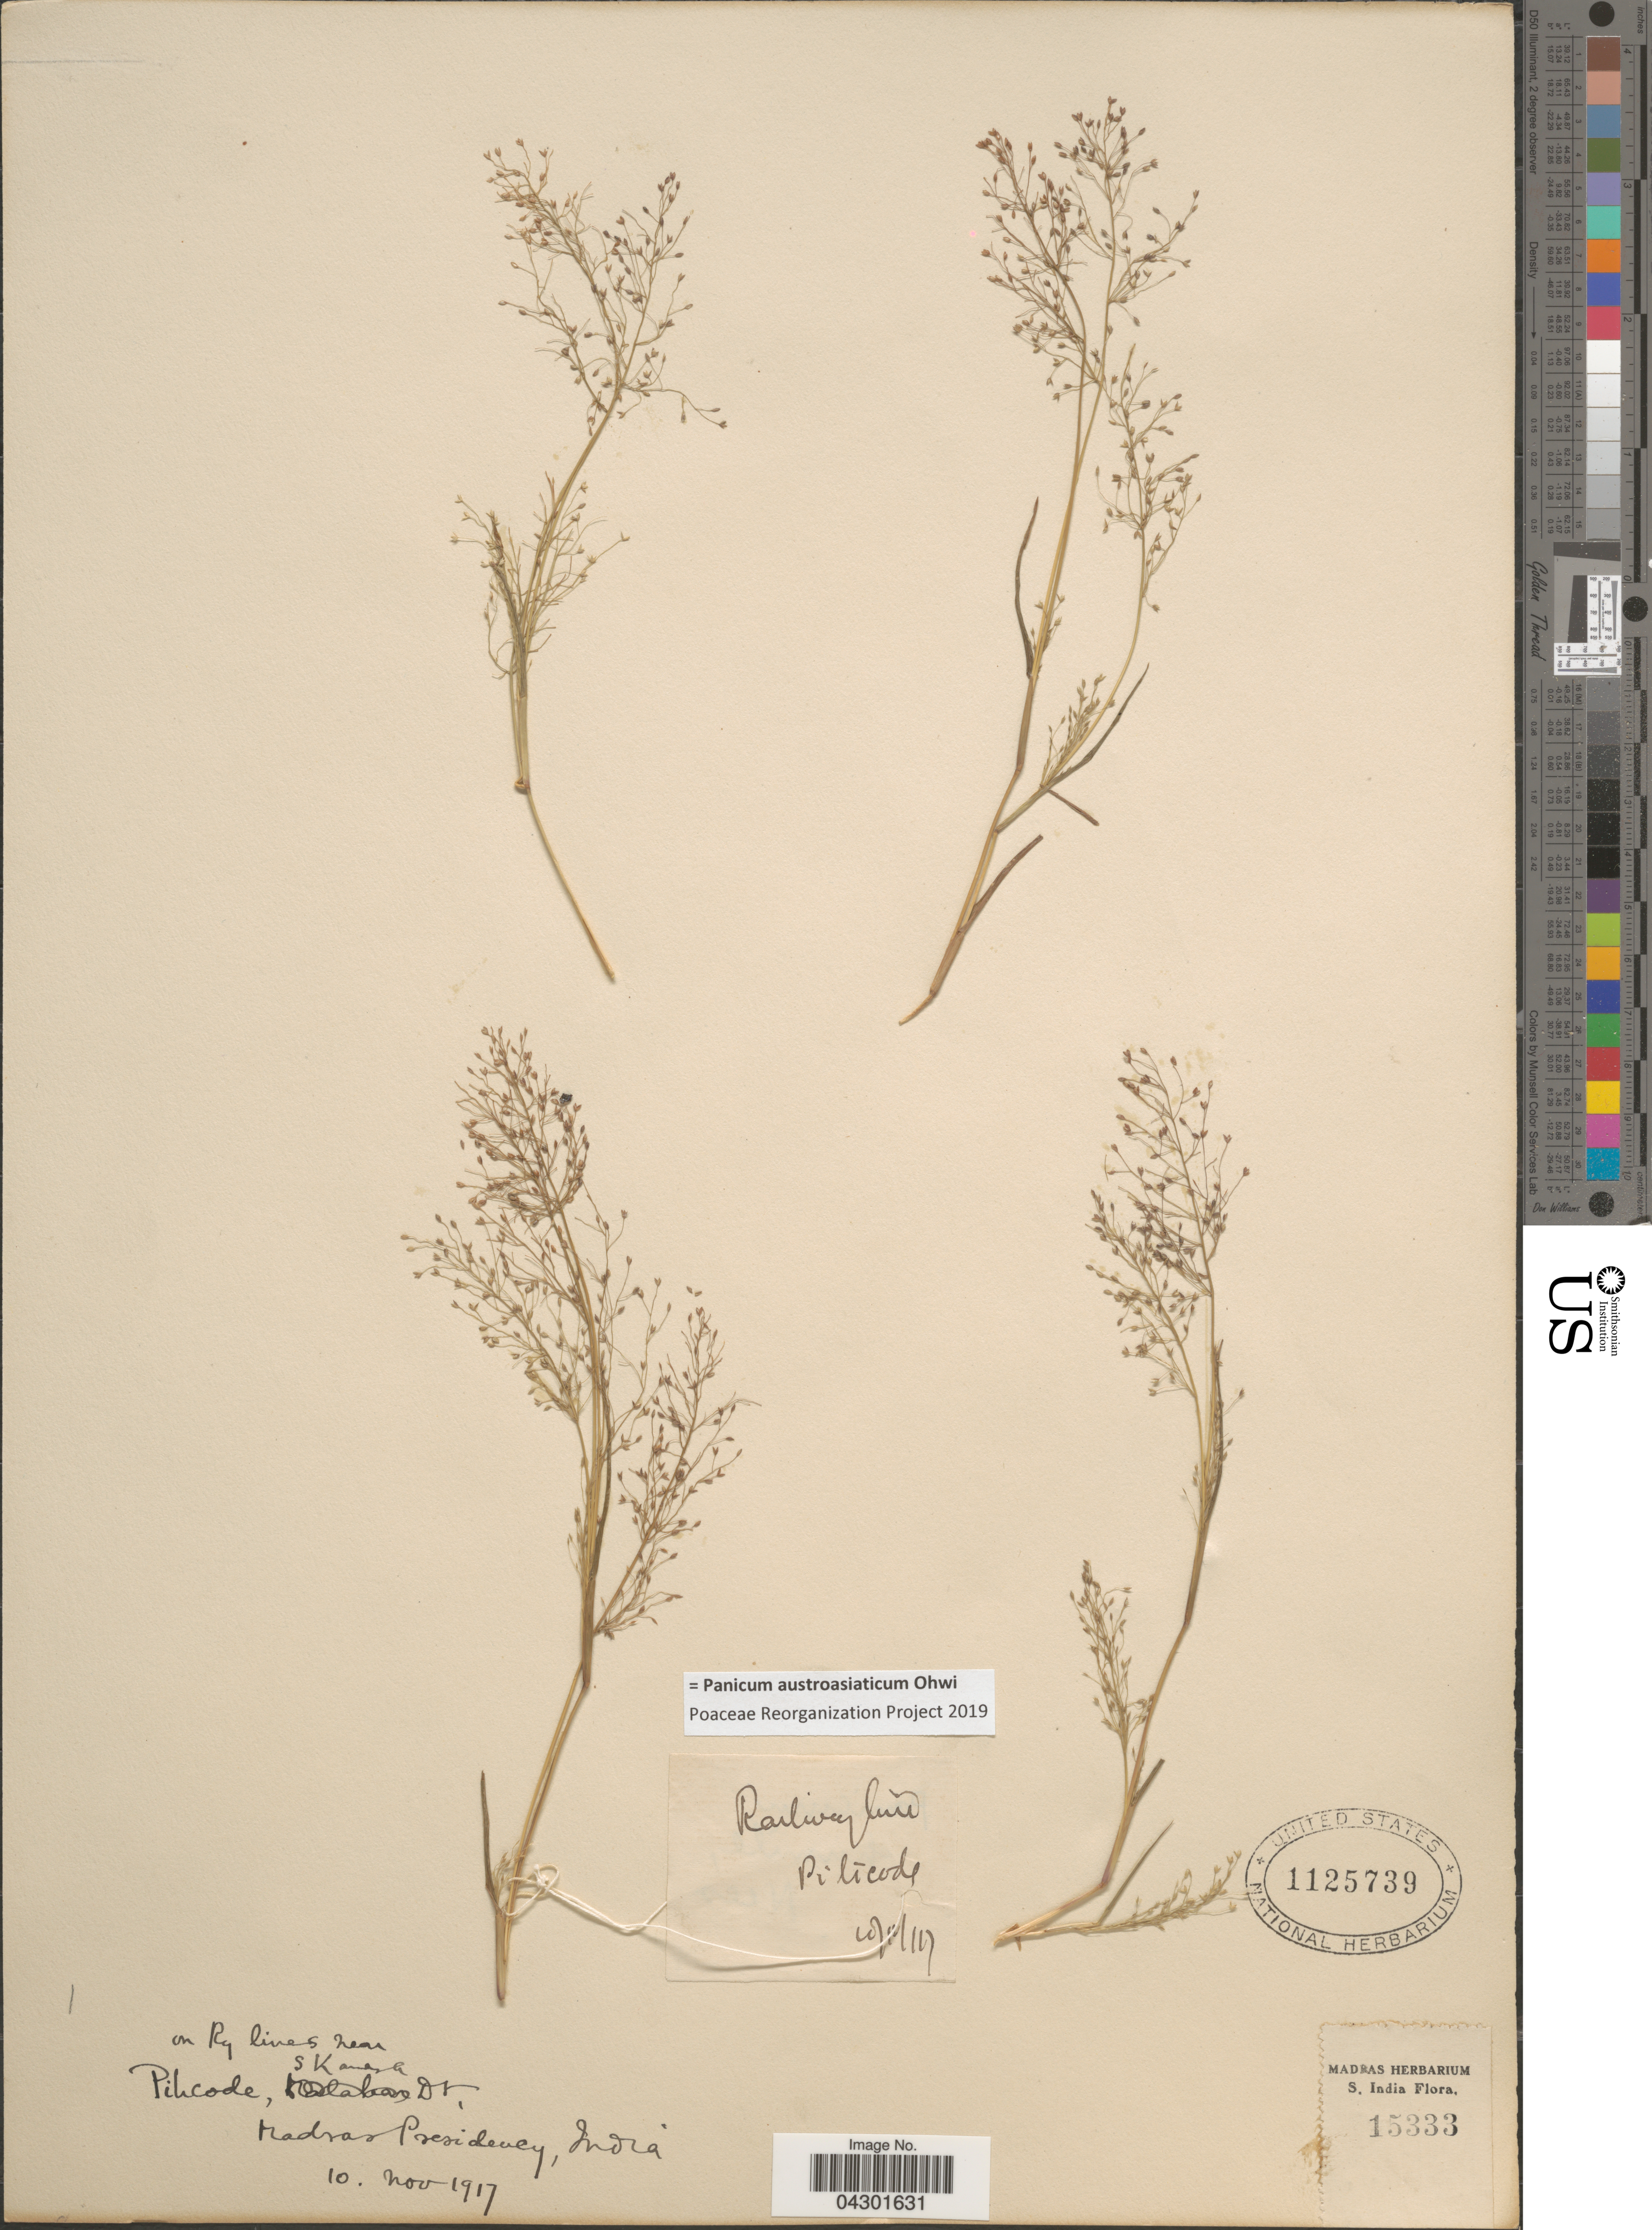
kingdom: Plantae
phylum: Tracheophyta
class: Liliopsida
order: Poales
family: Poaceae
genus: Panicum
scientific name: Panicum austroasiaticum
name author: Ohwi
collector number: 15333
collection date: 1917-11-10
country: India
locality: On Ry lines near Pilicode, S Kansla, Madras Presidency.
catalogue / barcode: US 1125739